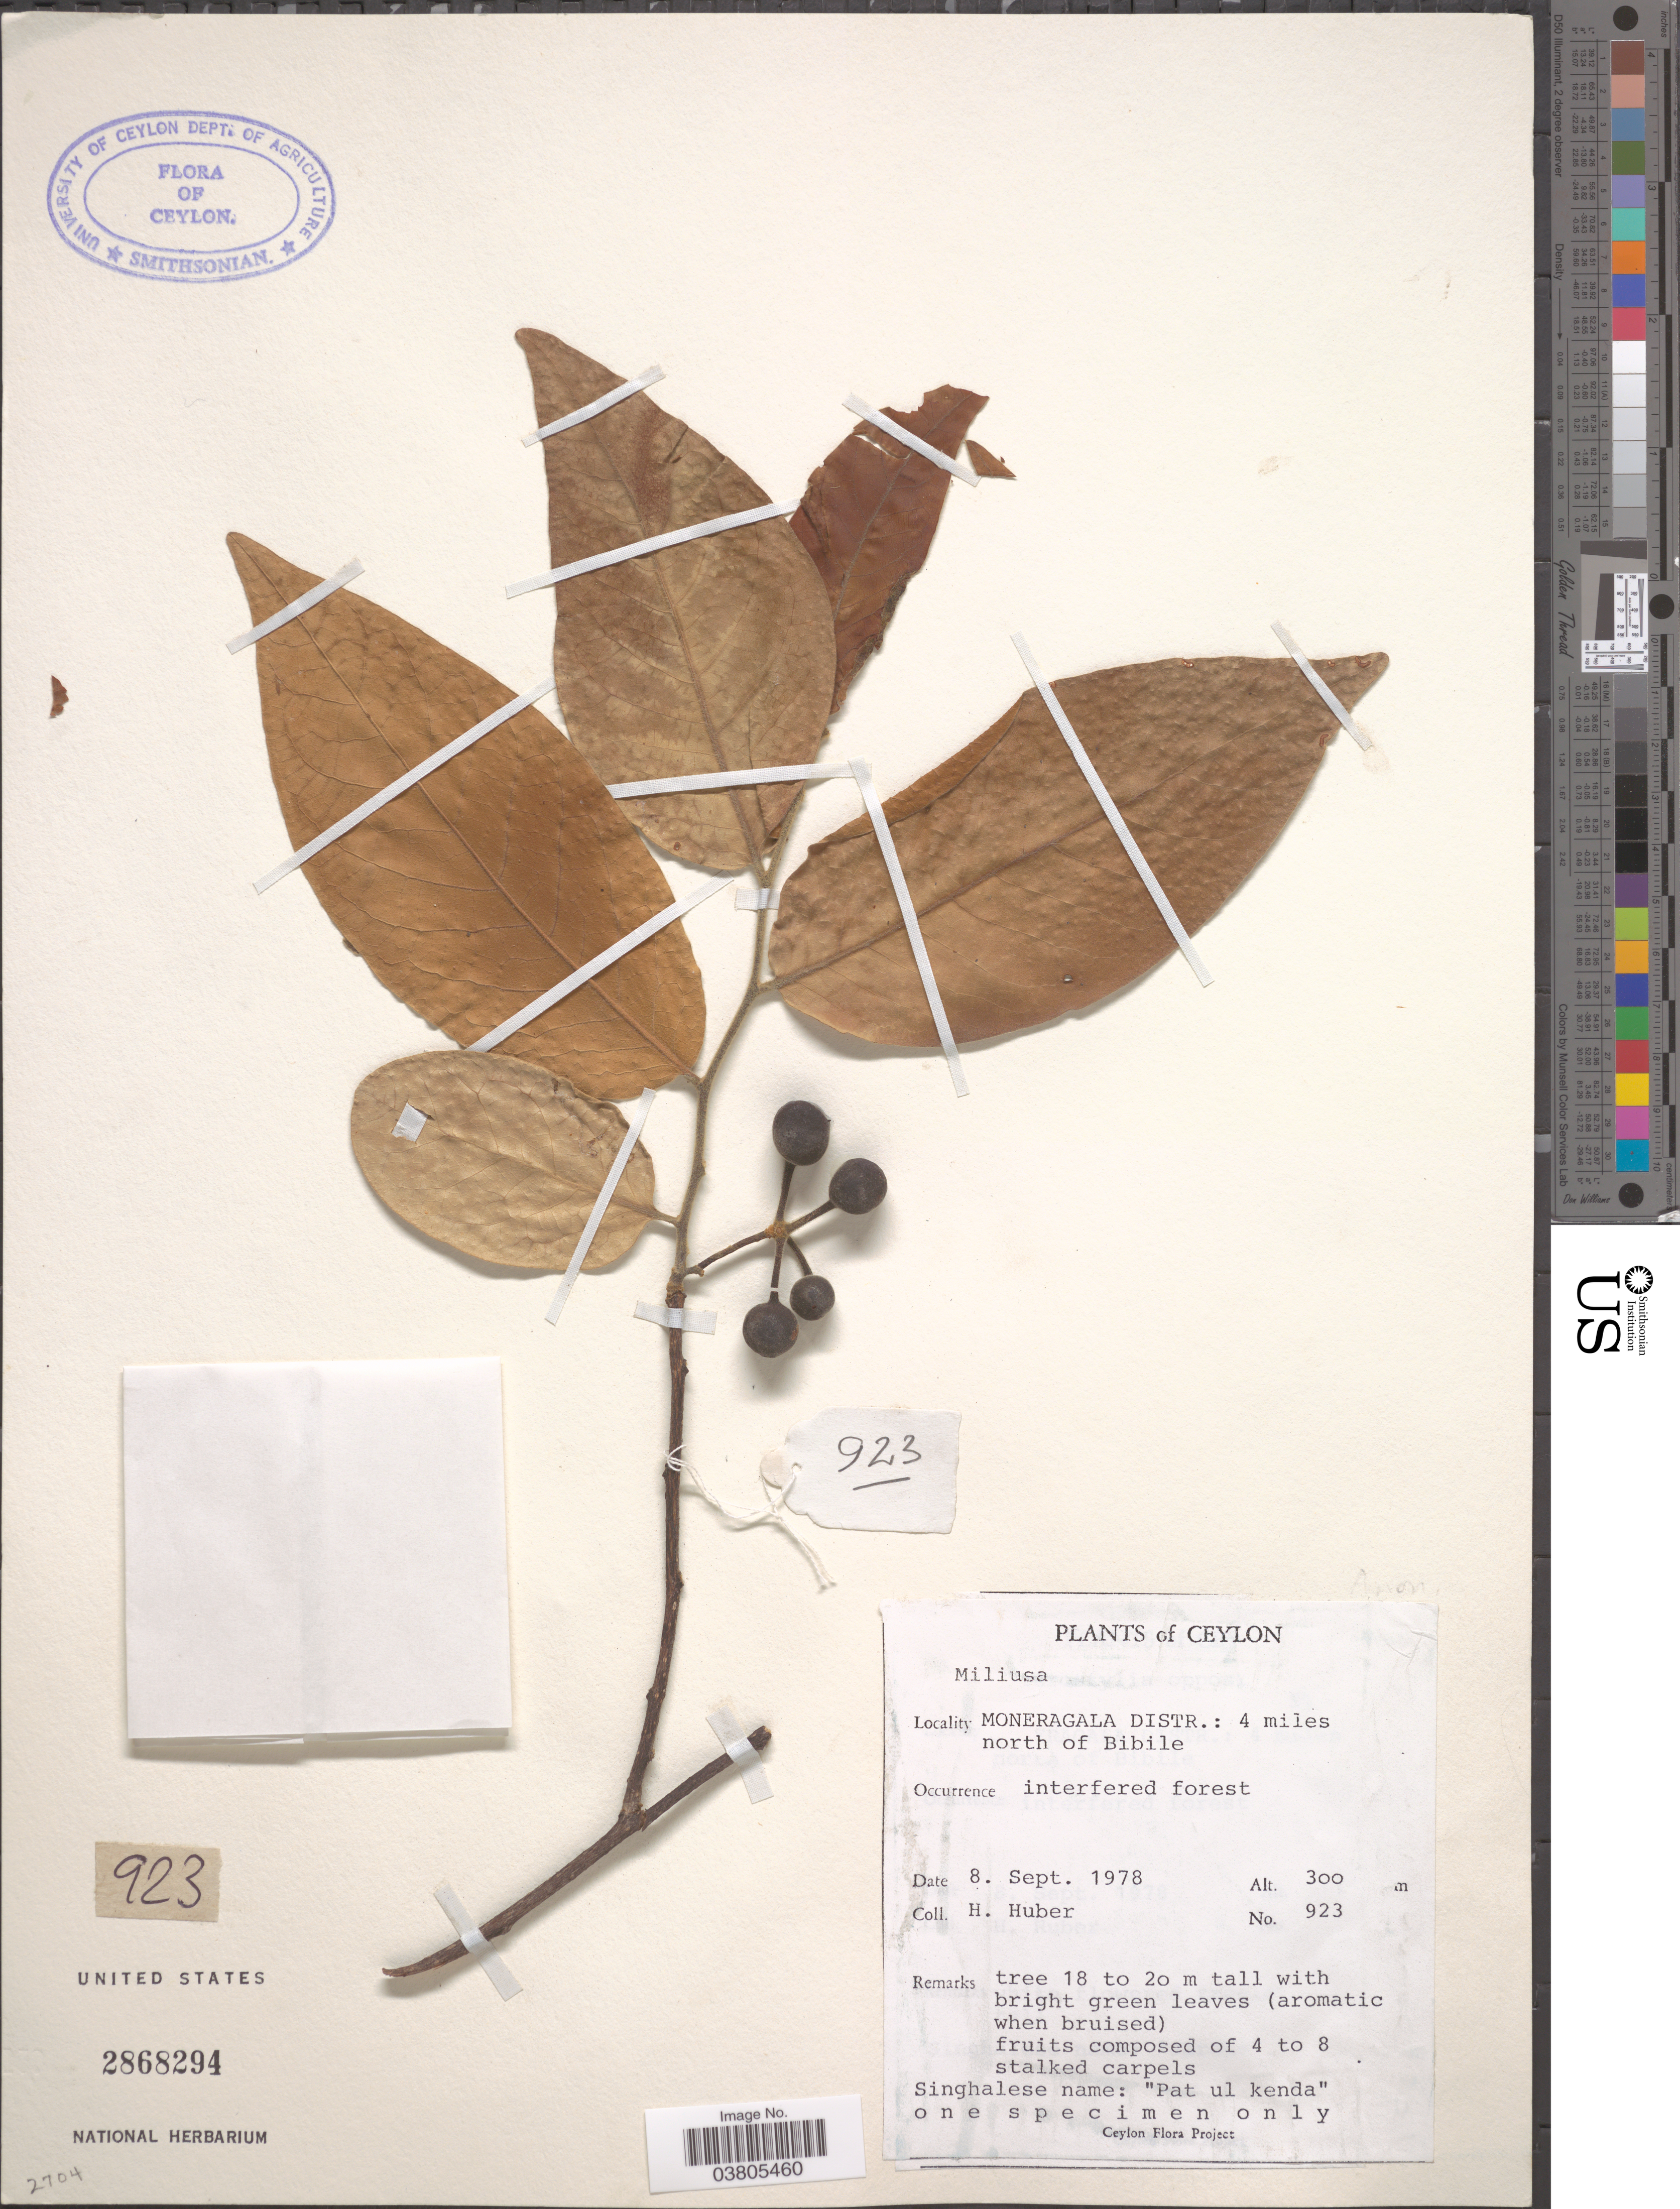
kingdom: Plantae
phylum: Tracheophyta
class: Magnoliopsida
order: Magnoliales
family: Annonaceae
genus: Miliusa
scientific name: Miliusa sp.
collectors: H. Huber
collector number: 923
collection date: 1978-09-08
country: Sri Lanka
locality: Ceylon. Moneragala Distr.: 4 miles north of Bibile.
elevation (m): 300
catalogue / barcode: US 2868294